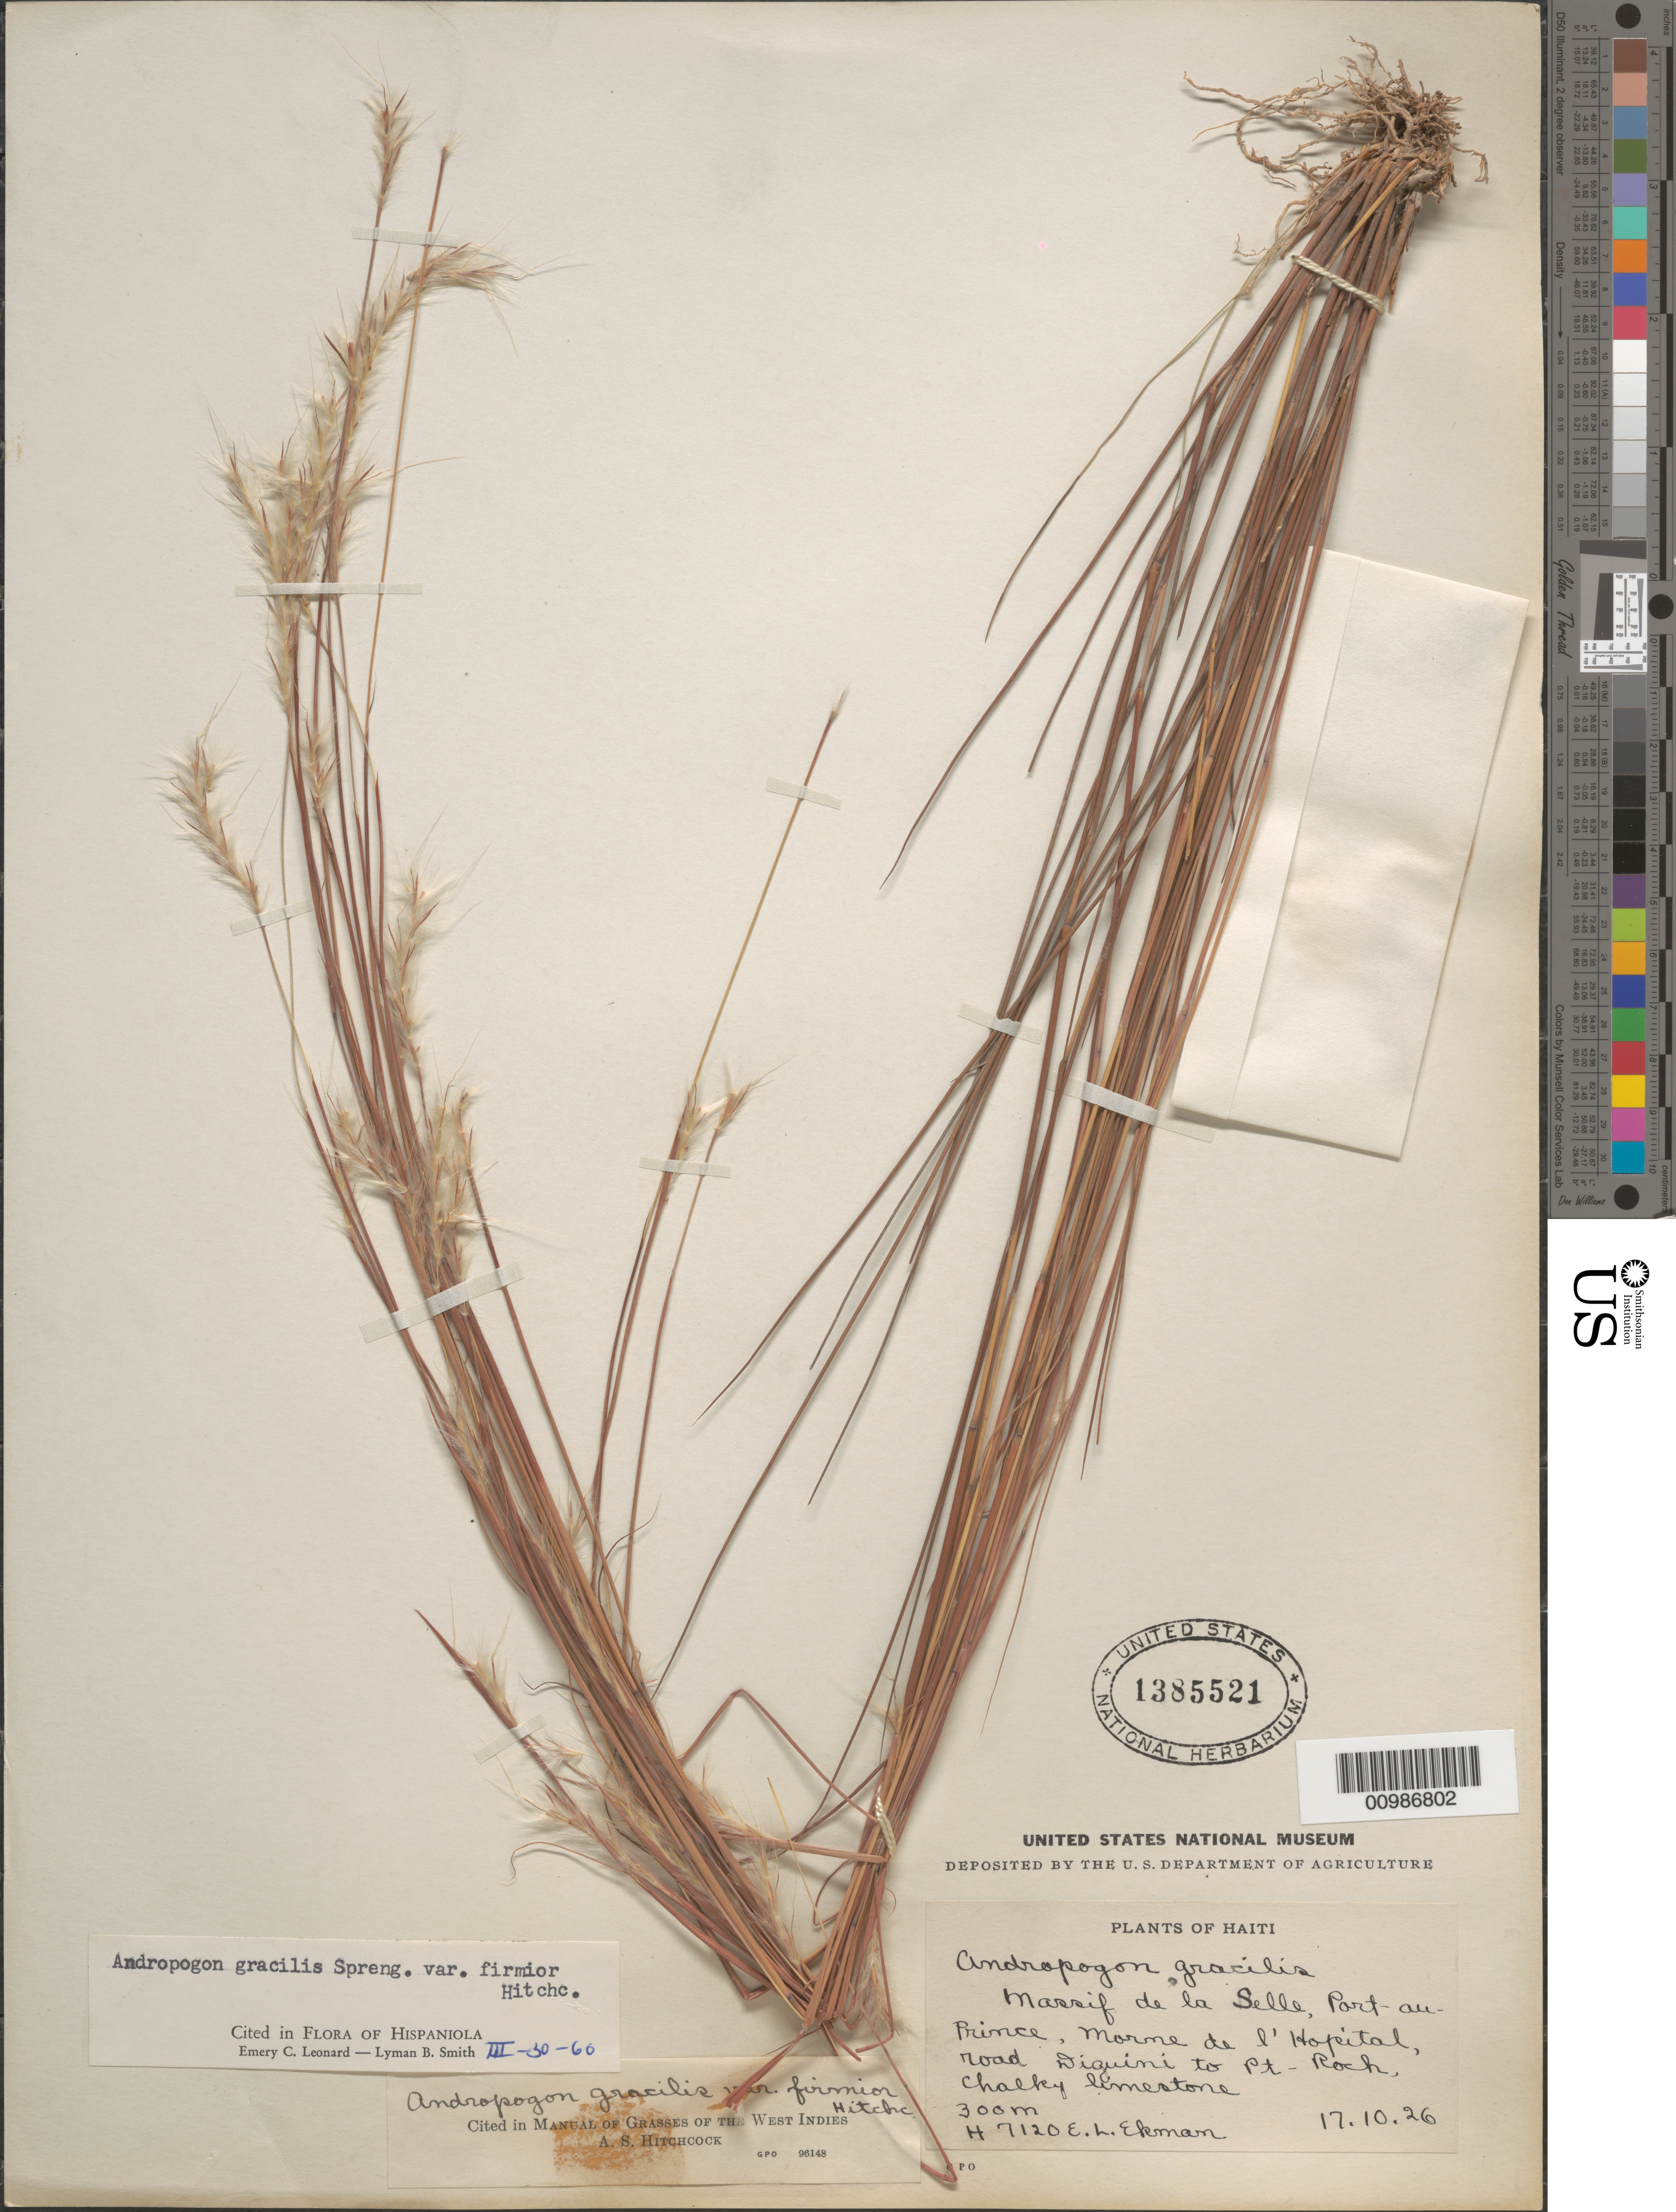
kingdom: Plantae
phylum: Tracheophyta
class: Liliopsida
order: Poales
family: Poaceae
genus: Andropogon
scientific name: Andropogon gracilis var. firmior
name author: Hitchc.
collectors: E. L. Ekman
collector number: H 7120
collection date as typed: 17 Oct 1926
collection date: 1926-10-17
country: Haiti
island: Hispaniola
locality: Massif de la Selle, Port-au-Prince, Morne de l'Hopital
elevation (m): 300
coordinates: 0 N, 0 E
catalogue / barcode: US 1385521